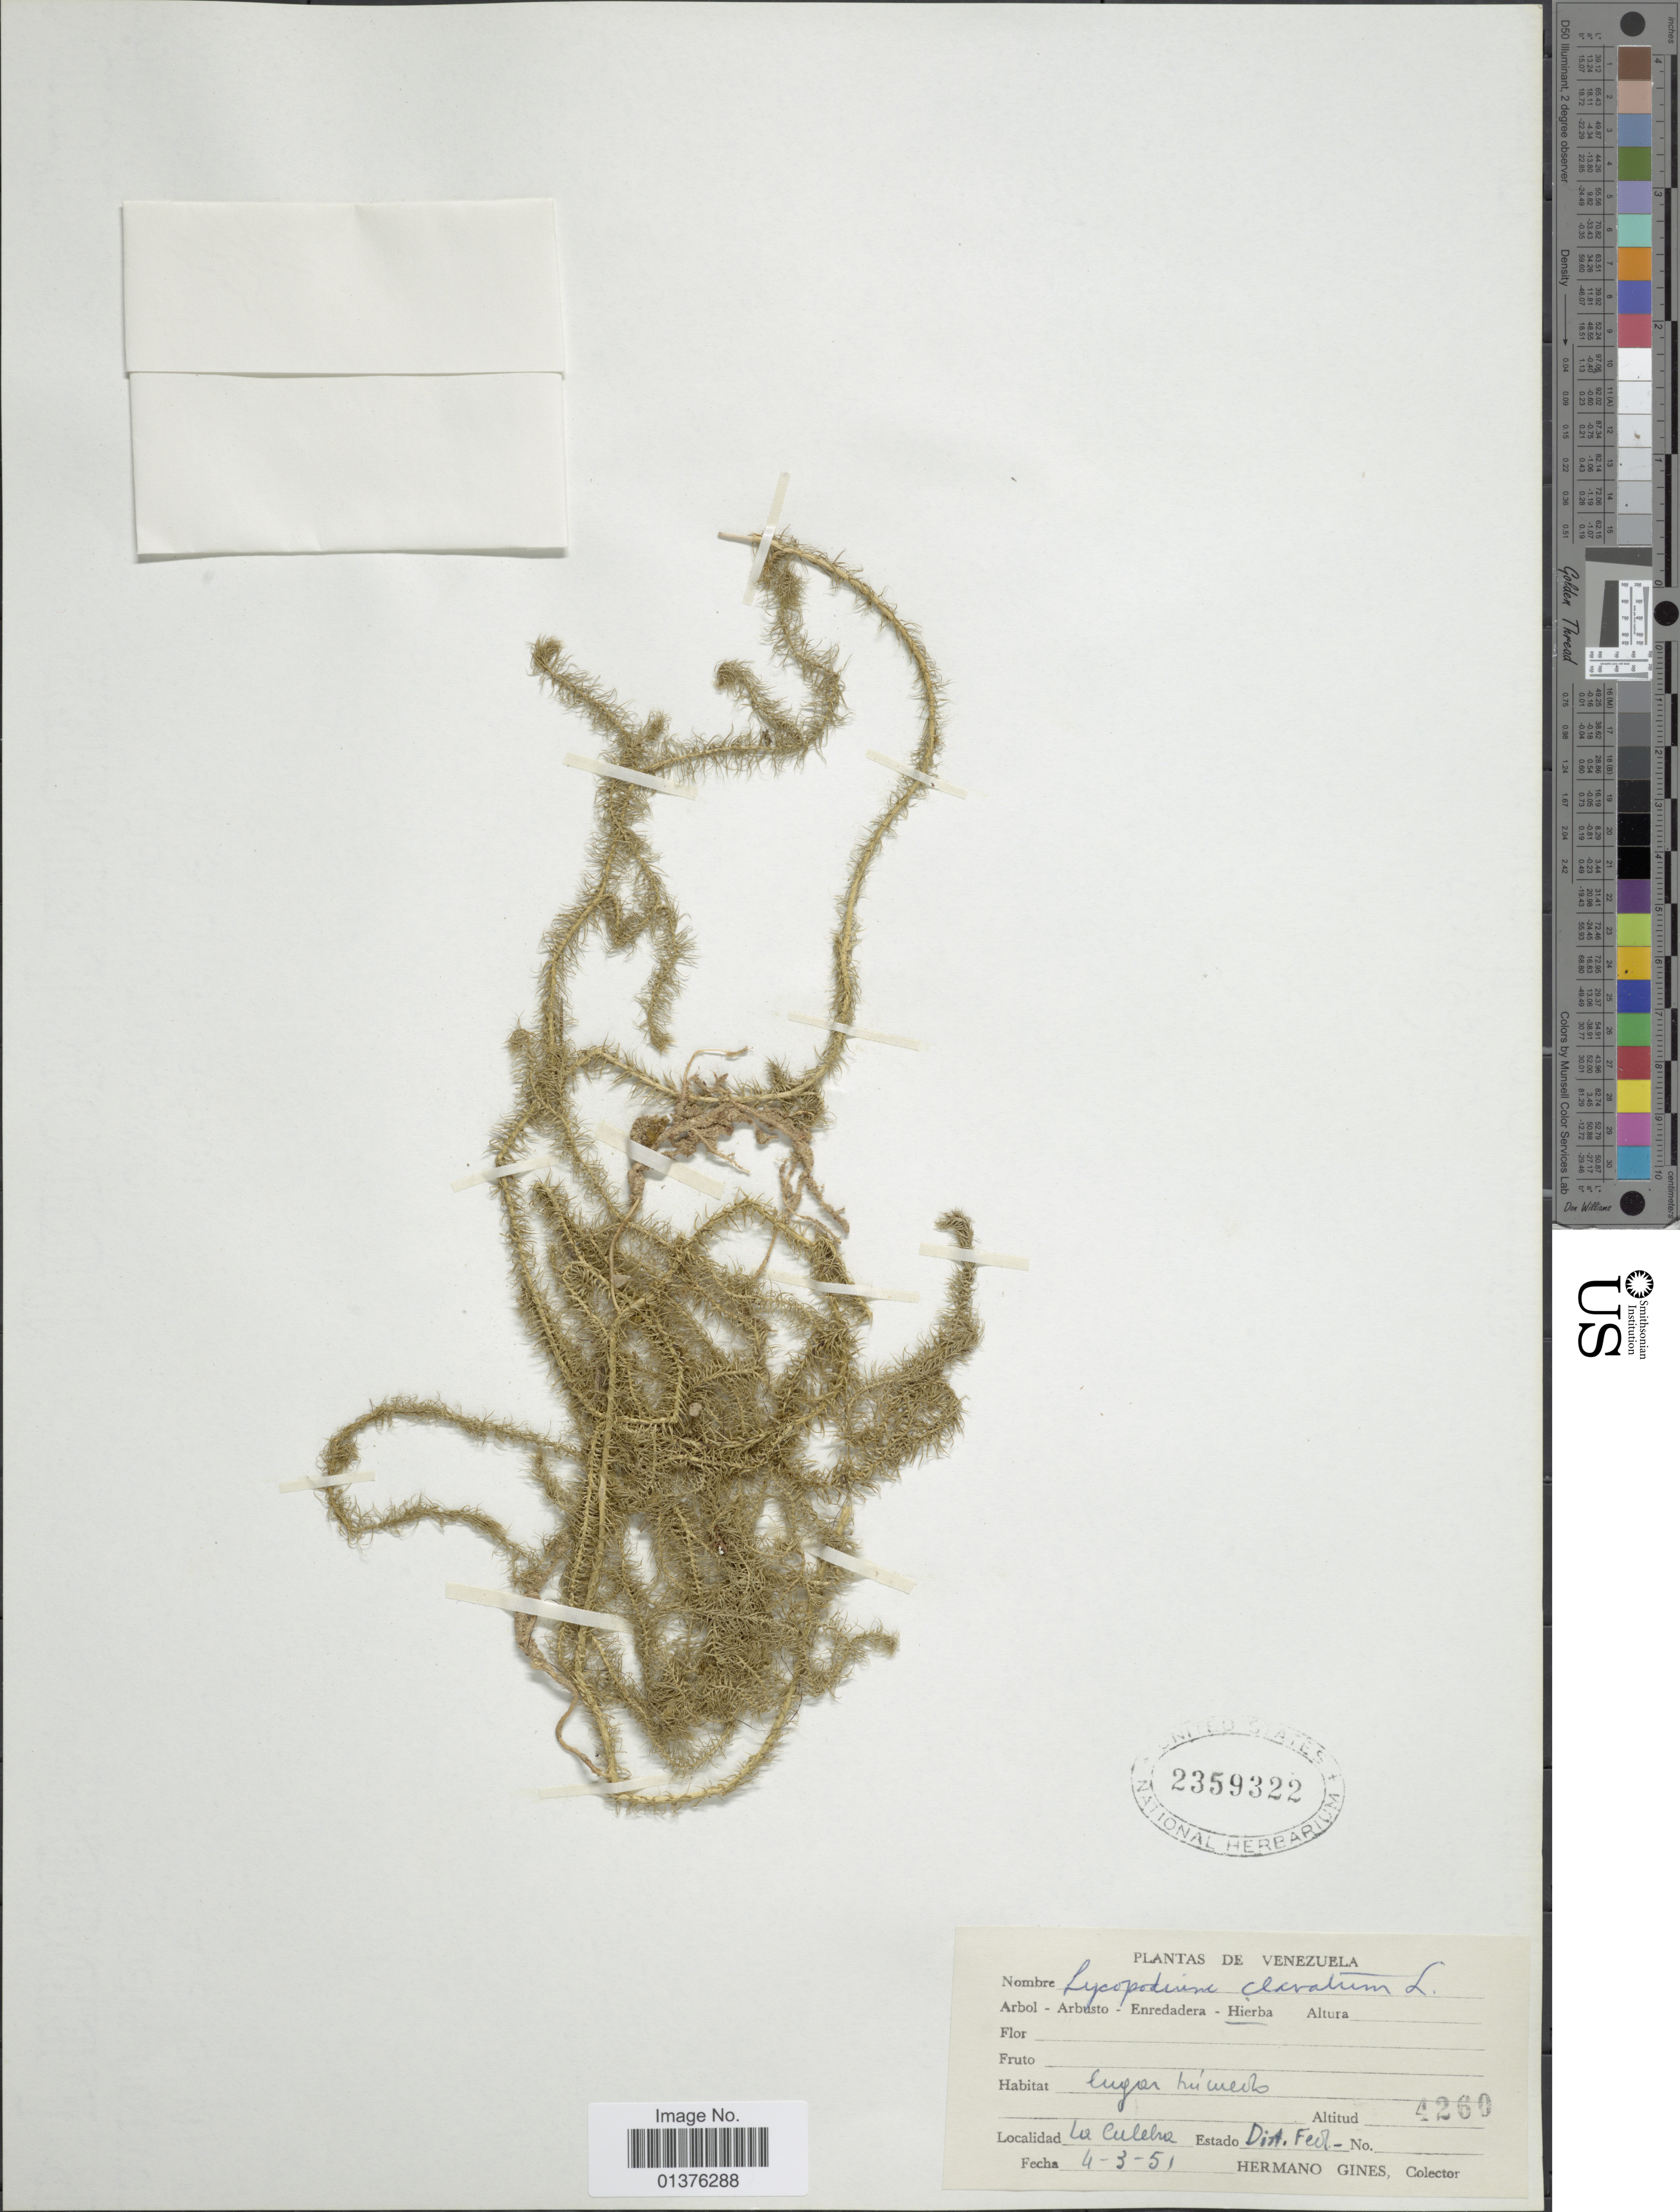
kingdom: Plantae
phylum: Tracheophyta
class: Lycopodiopsida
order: Lycopodiales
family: Lycopodiaceae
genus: Lycopodium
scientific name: Lycopodium clavatum subsp. clavatum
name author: L.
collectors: Bro. Gines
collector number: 4260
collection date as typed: Transcribed d/m/y: 4/3/51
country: Venezuela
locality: La Culebra, Dist. Fed. [Distrito Federal]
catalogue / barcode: US 2359322